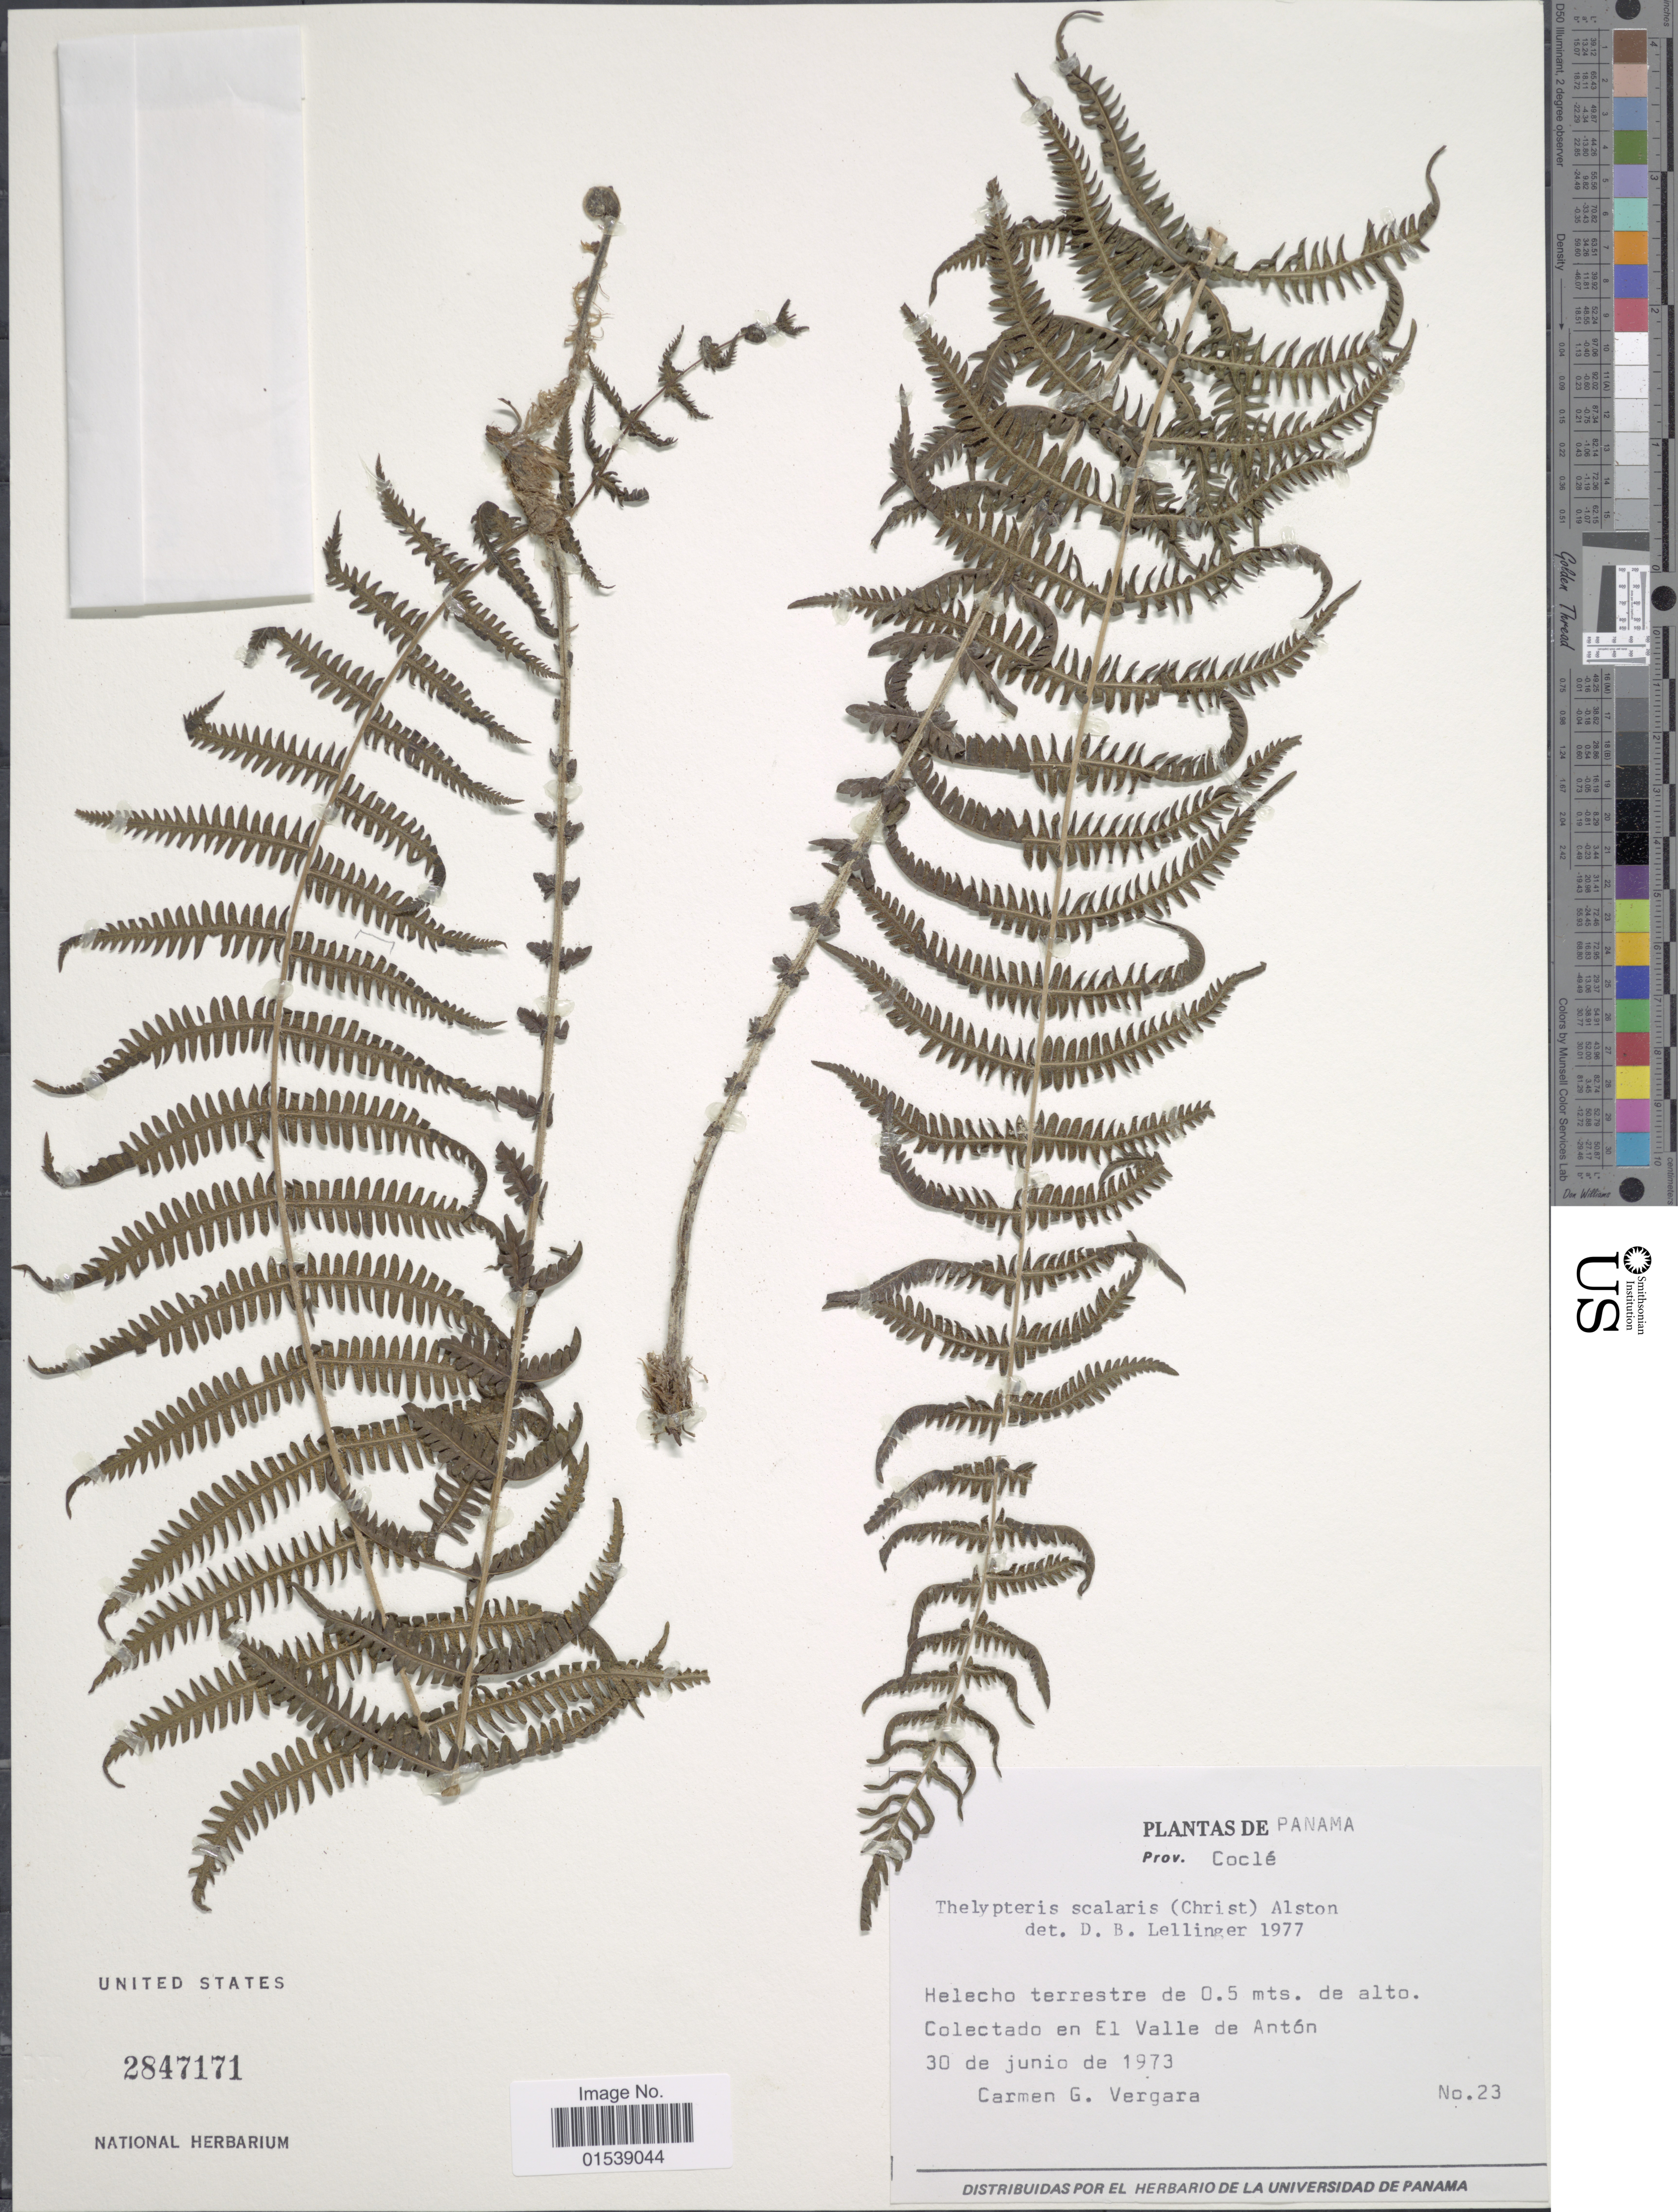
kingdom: Plantae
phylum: Tracheophyta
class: Polypodiopsida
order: Polypodiales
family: Thelypteridaceae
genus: Amauropelta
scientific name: Amauropelta scalaris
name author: (Christ) Á. Löve & D. Löve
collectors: C. Vergara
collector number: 23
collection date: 1973-06-30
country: Panama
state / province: Coclé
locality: Proc. Cocle, en El Valle de Anton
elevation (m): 0.5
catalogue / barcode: US 2847171